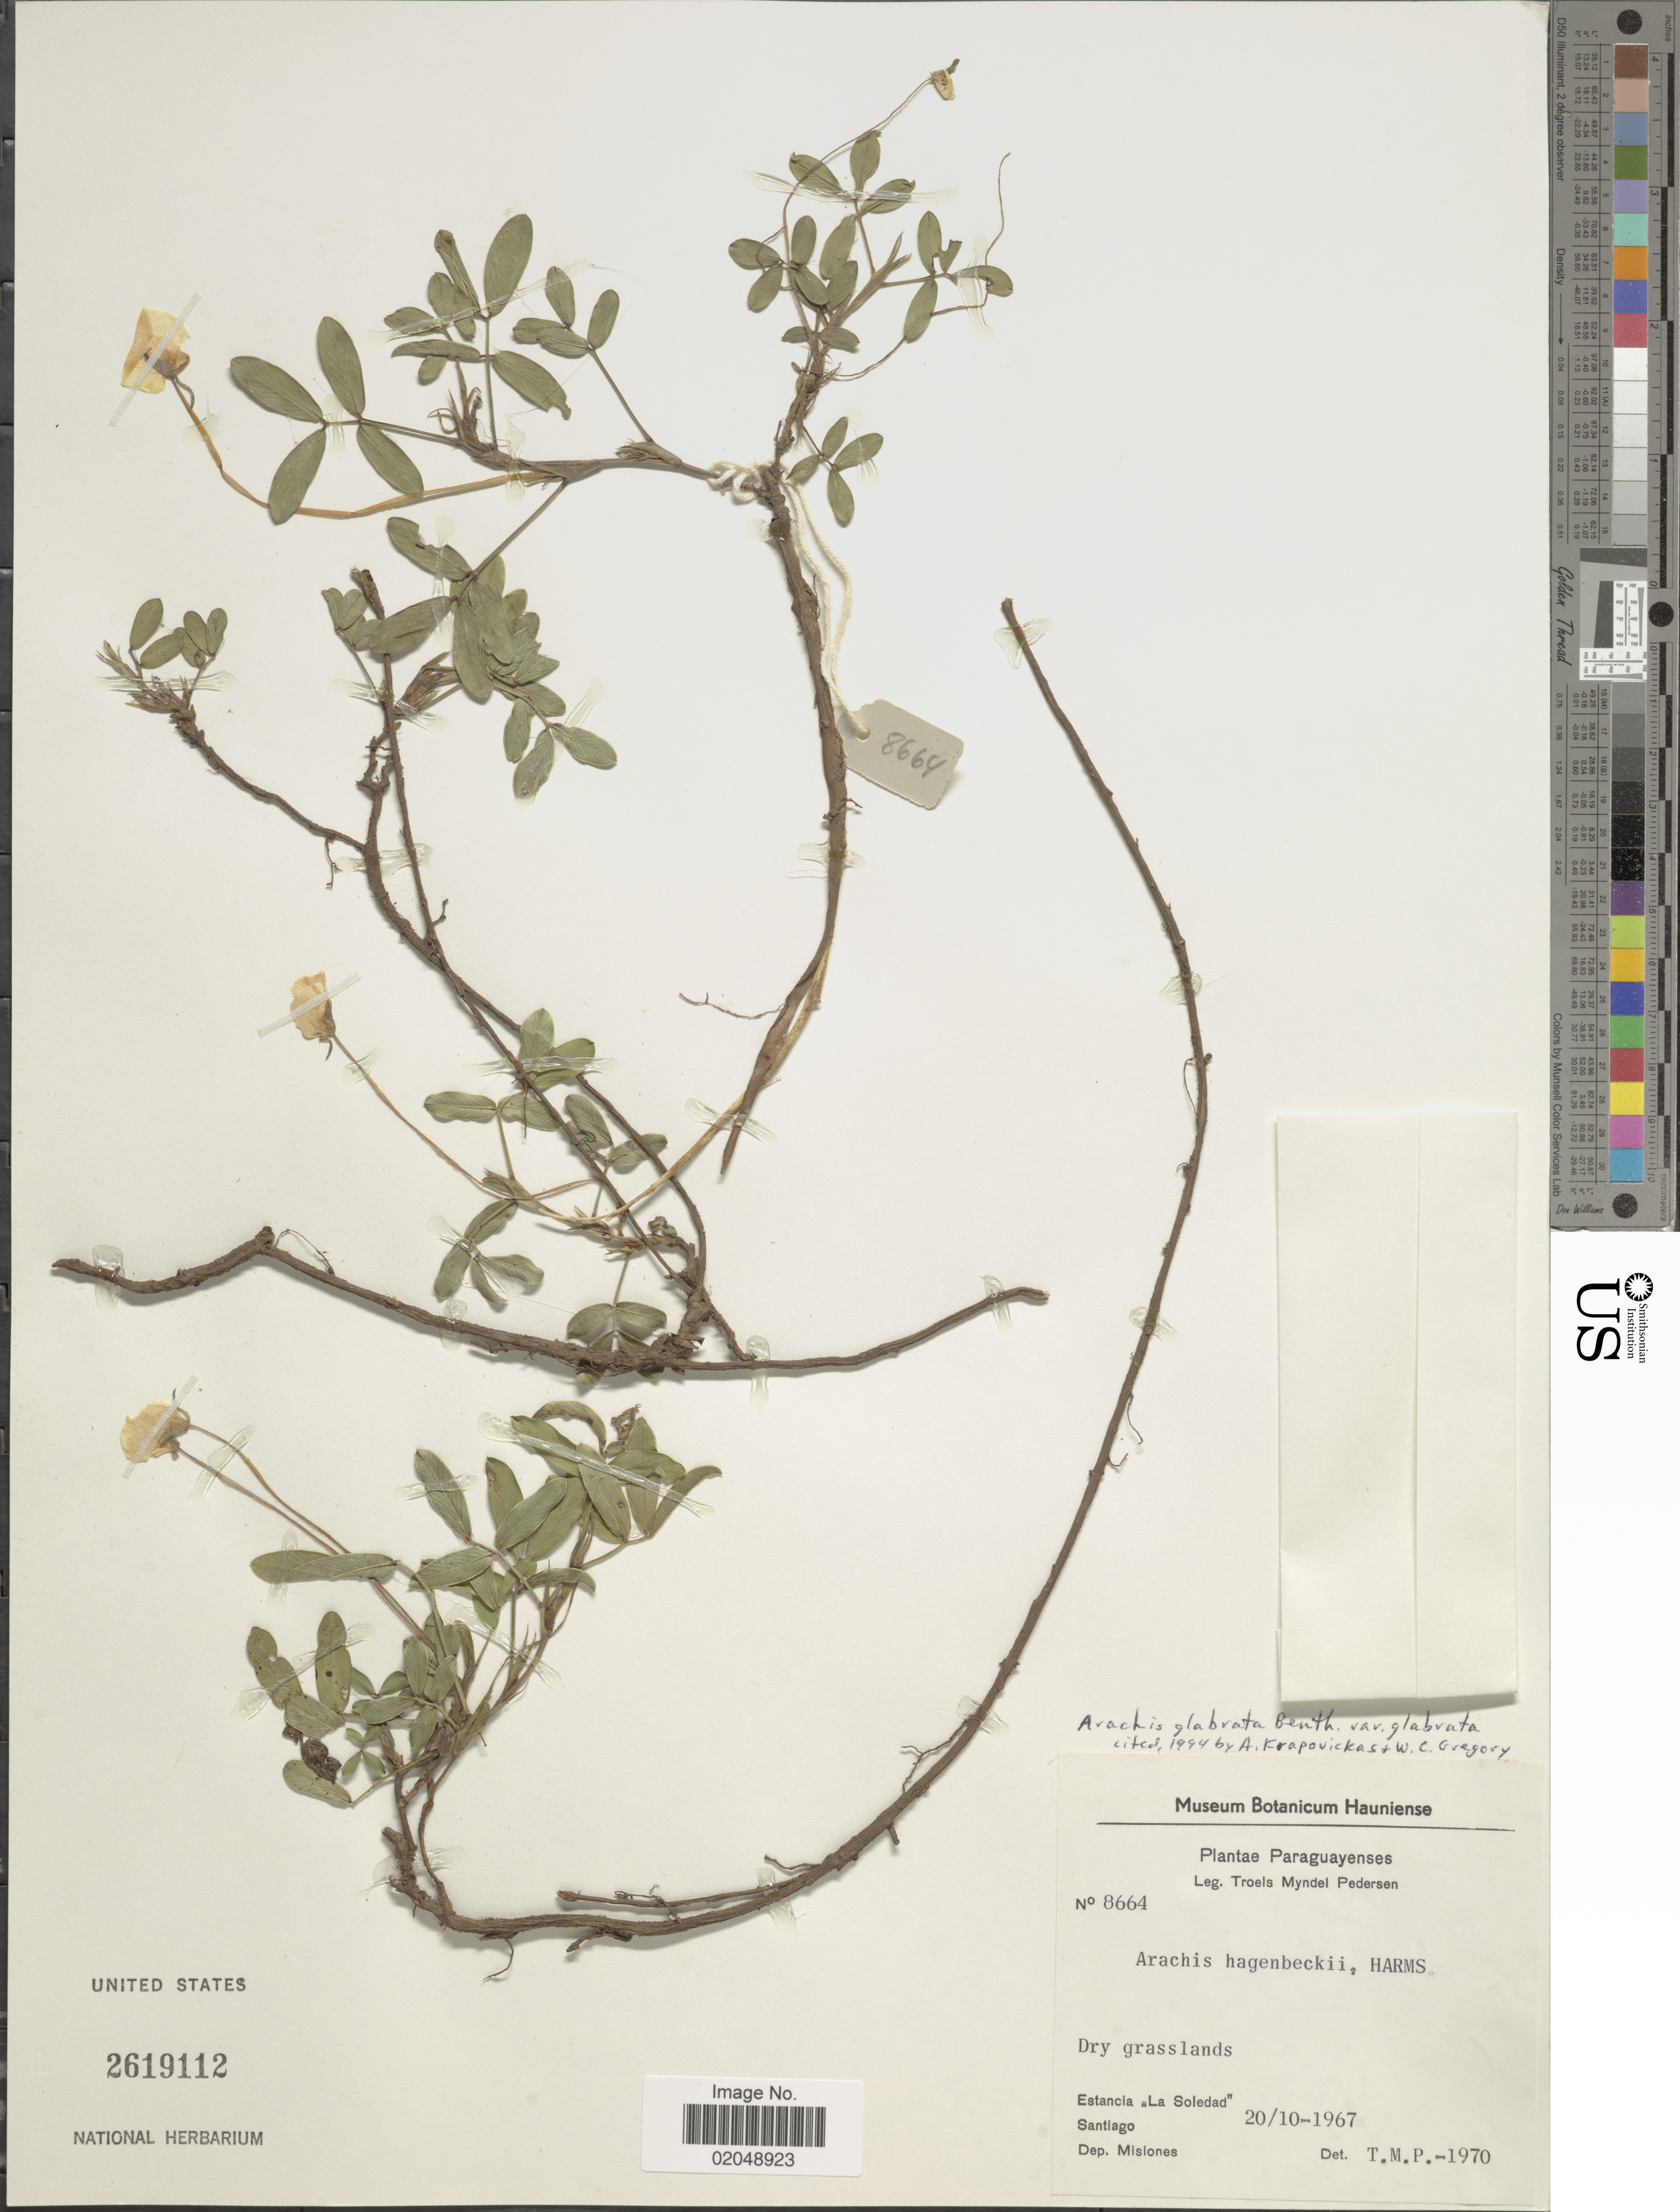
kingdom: Plantae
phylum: Tracheophyta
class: Magnoliopsida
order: Fabales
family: Fabaceae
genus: Arachis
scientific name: Arachis glabrata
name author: Benth.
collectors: T. Pederson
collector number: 8664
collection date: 1967-10-20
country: Paraguay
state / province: Misiones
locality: Dry grasslands, Estancia ,,La Soledad' Santiago, Dep. Misiones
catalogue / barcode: US 2619112